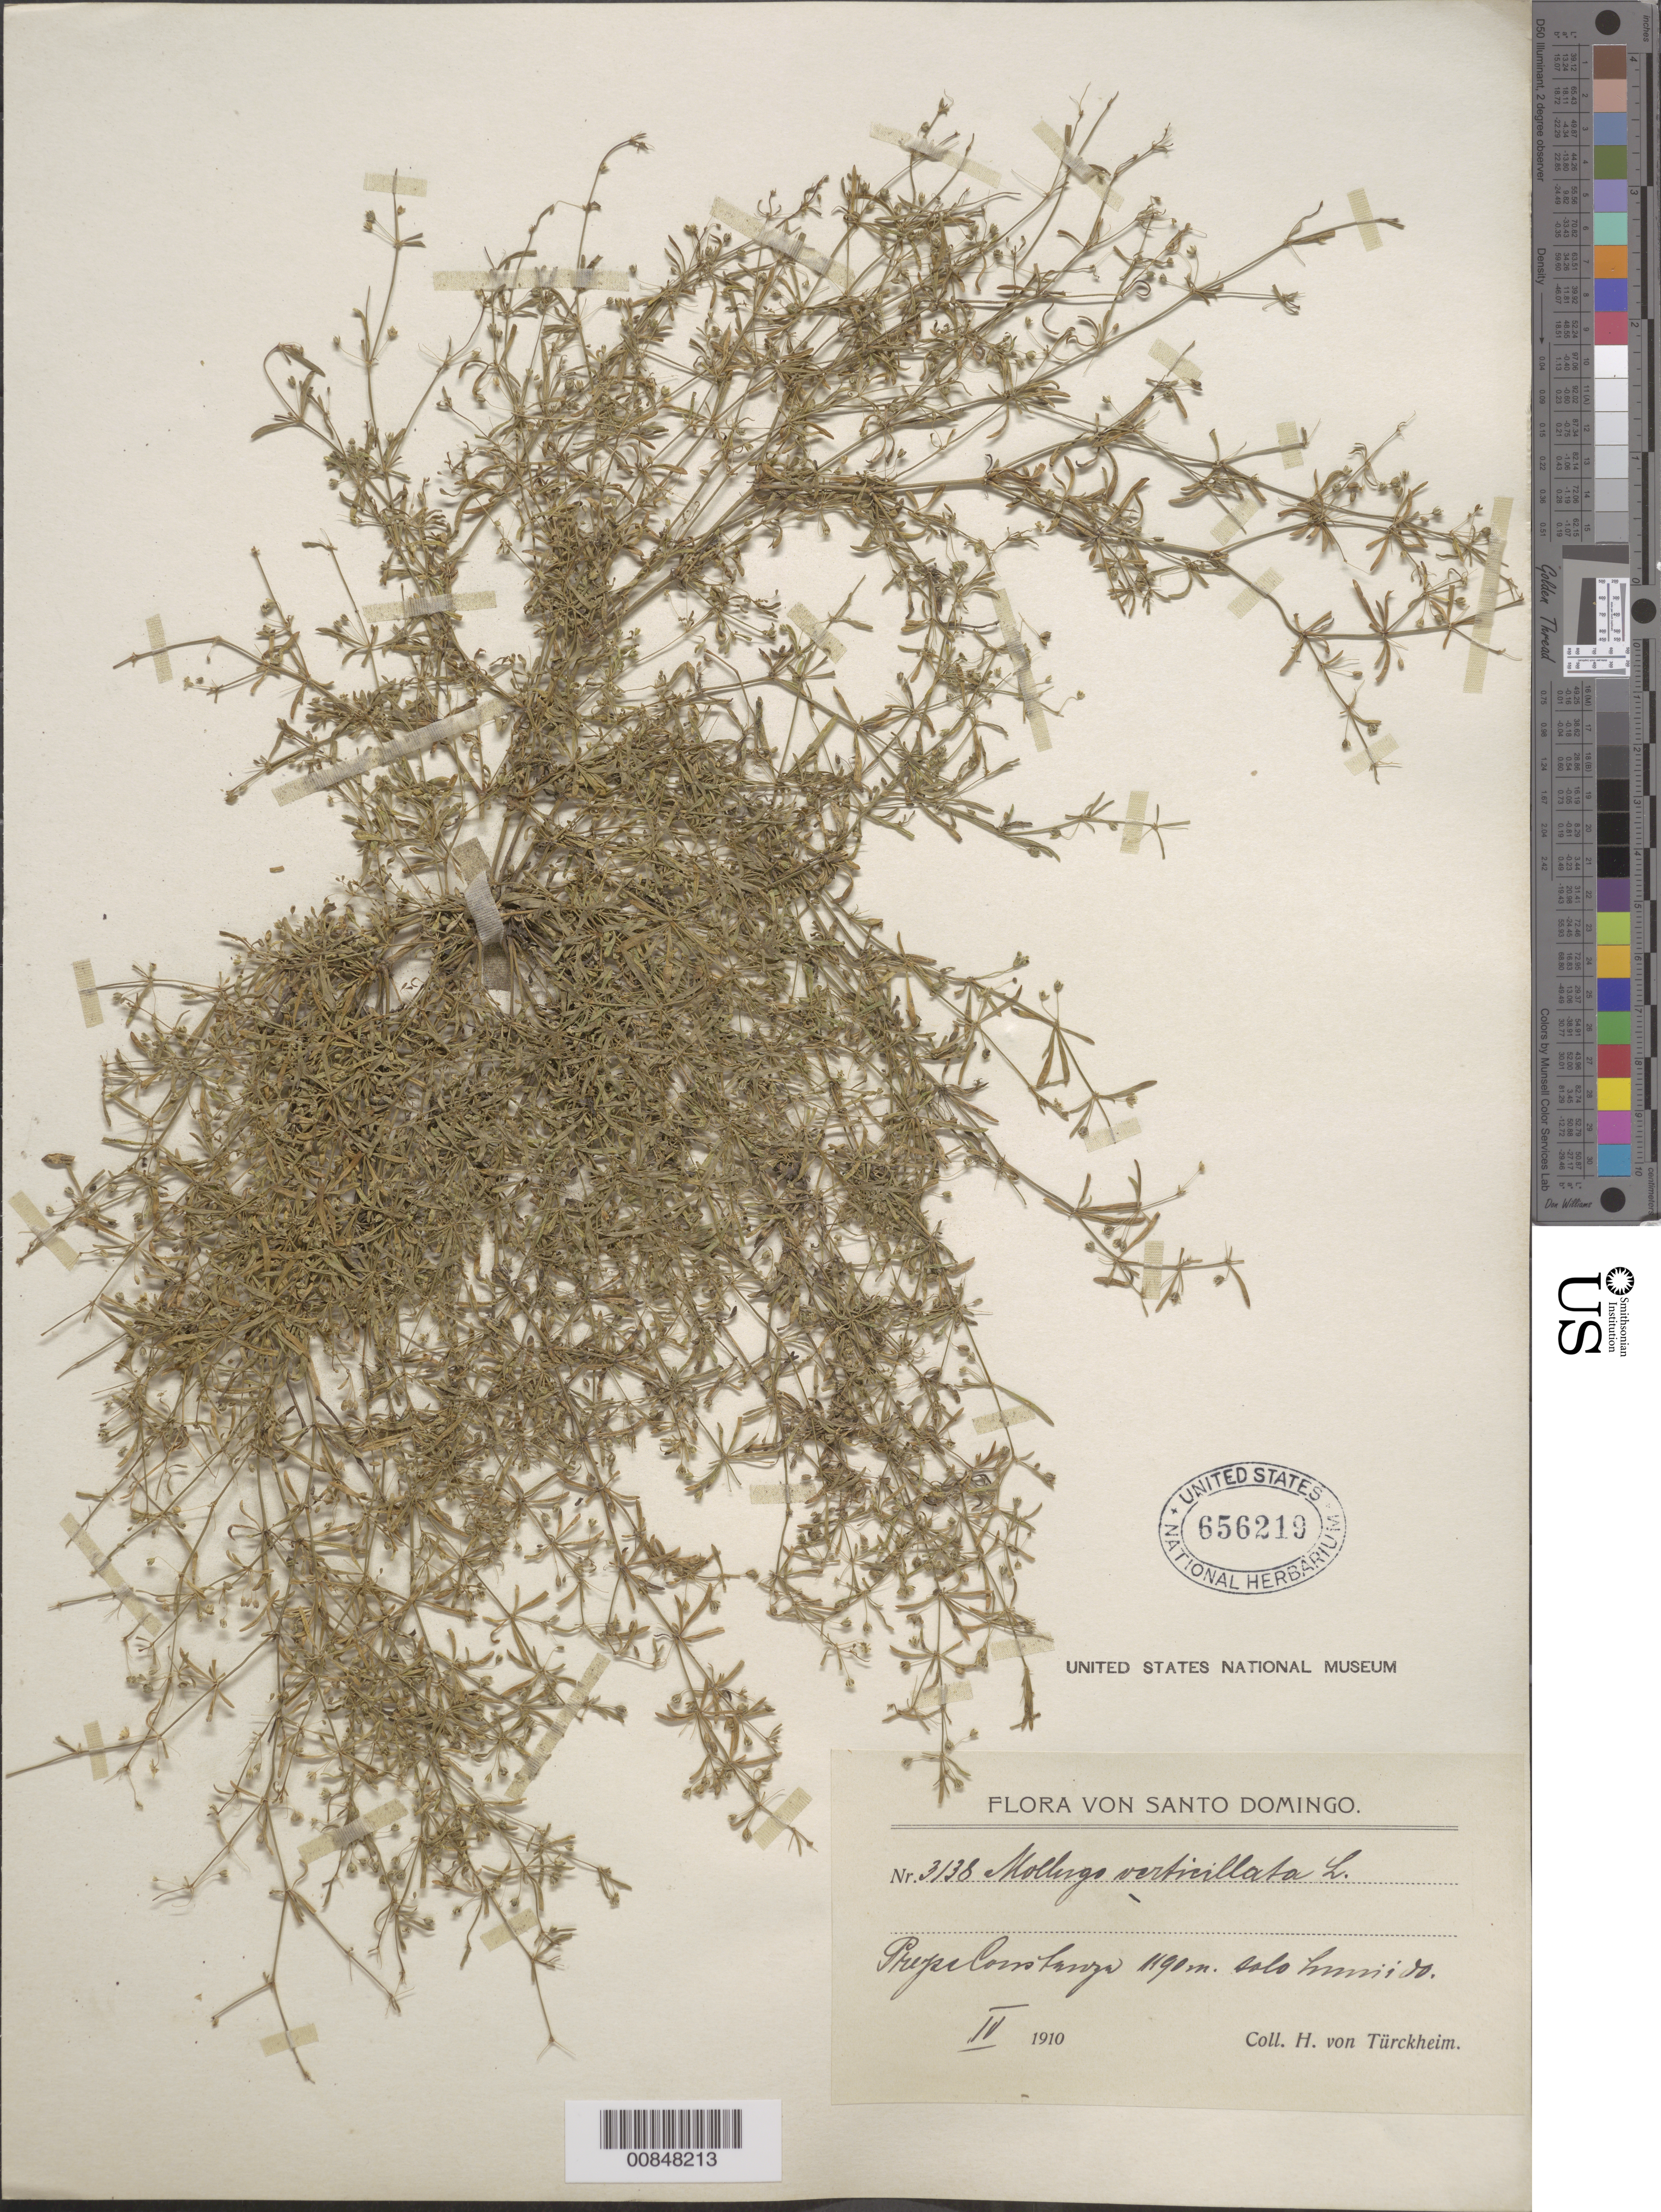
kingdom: Plantae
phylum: Tracheophyta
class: Magnoliopsida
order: Caryophyllales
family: Molluginaceae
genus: Mollugo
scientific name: Mollugo verticillata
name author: L.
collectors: H. von Türckheim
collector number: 3138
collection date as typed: Apr 1910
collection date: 1910-04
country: Dominican Republic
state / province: La Vega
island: Hispaniola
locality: Prope Constanza.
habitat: Solo humiido (illegible).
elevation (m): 1190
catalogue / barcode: US 656219